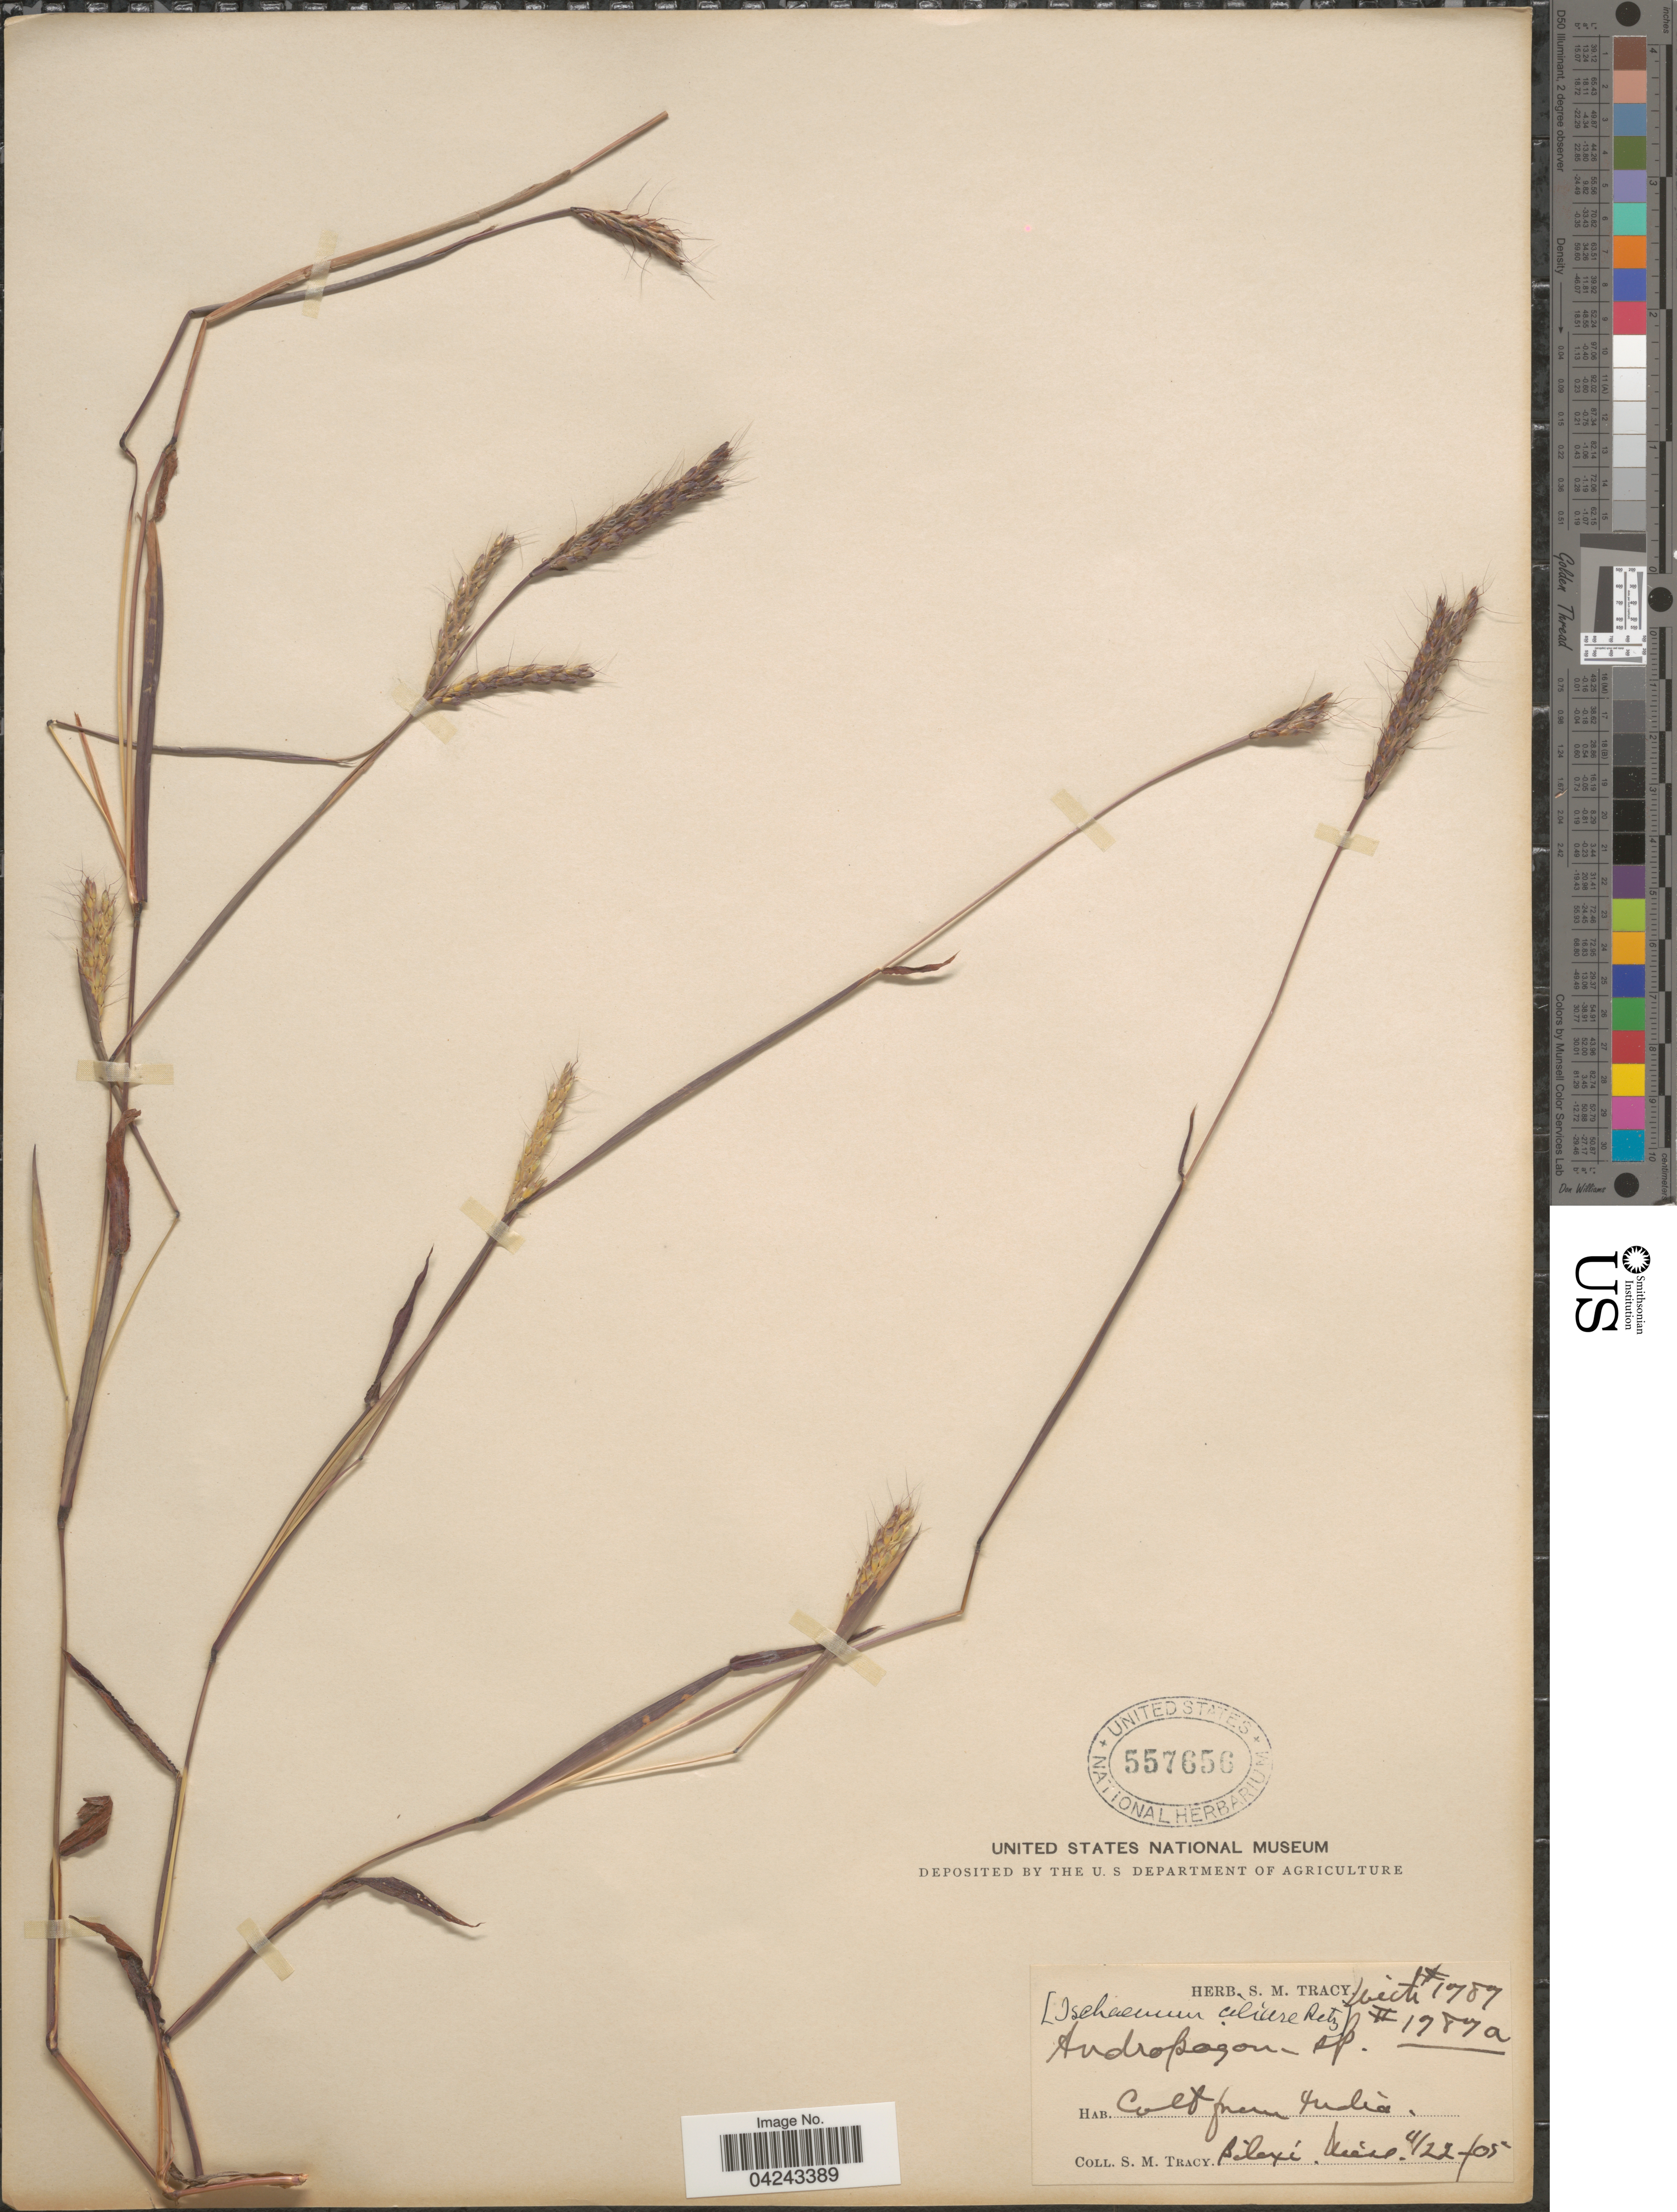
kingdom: Plantae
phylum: Tracheophyta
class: Liliopsida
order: Poales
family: Poaceae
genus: Ischaemum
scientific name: Ischaemum ciliare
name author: Retz.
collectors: S. M. Tracy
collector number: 1787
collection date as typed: Transcribed d/m/y: 22/4/5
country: India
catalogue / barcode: US 557656